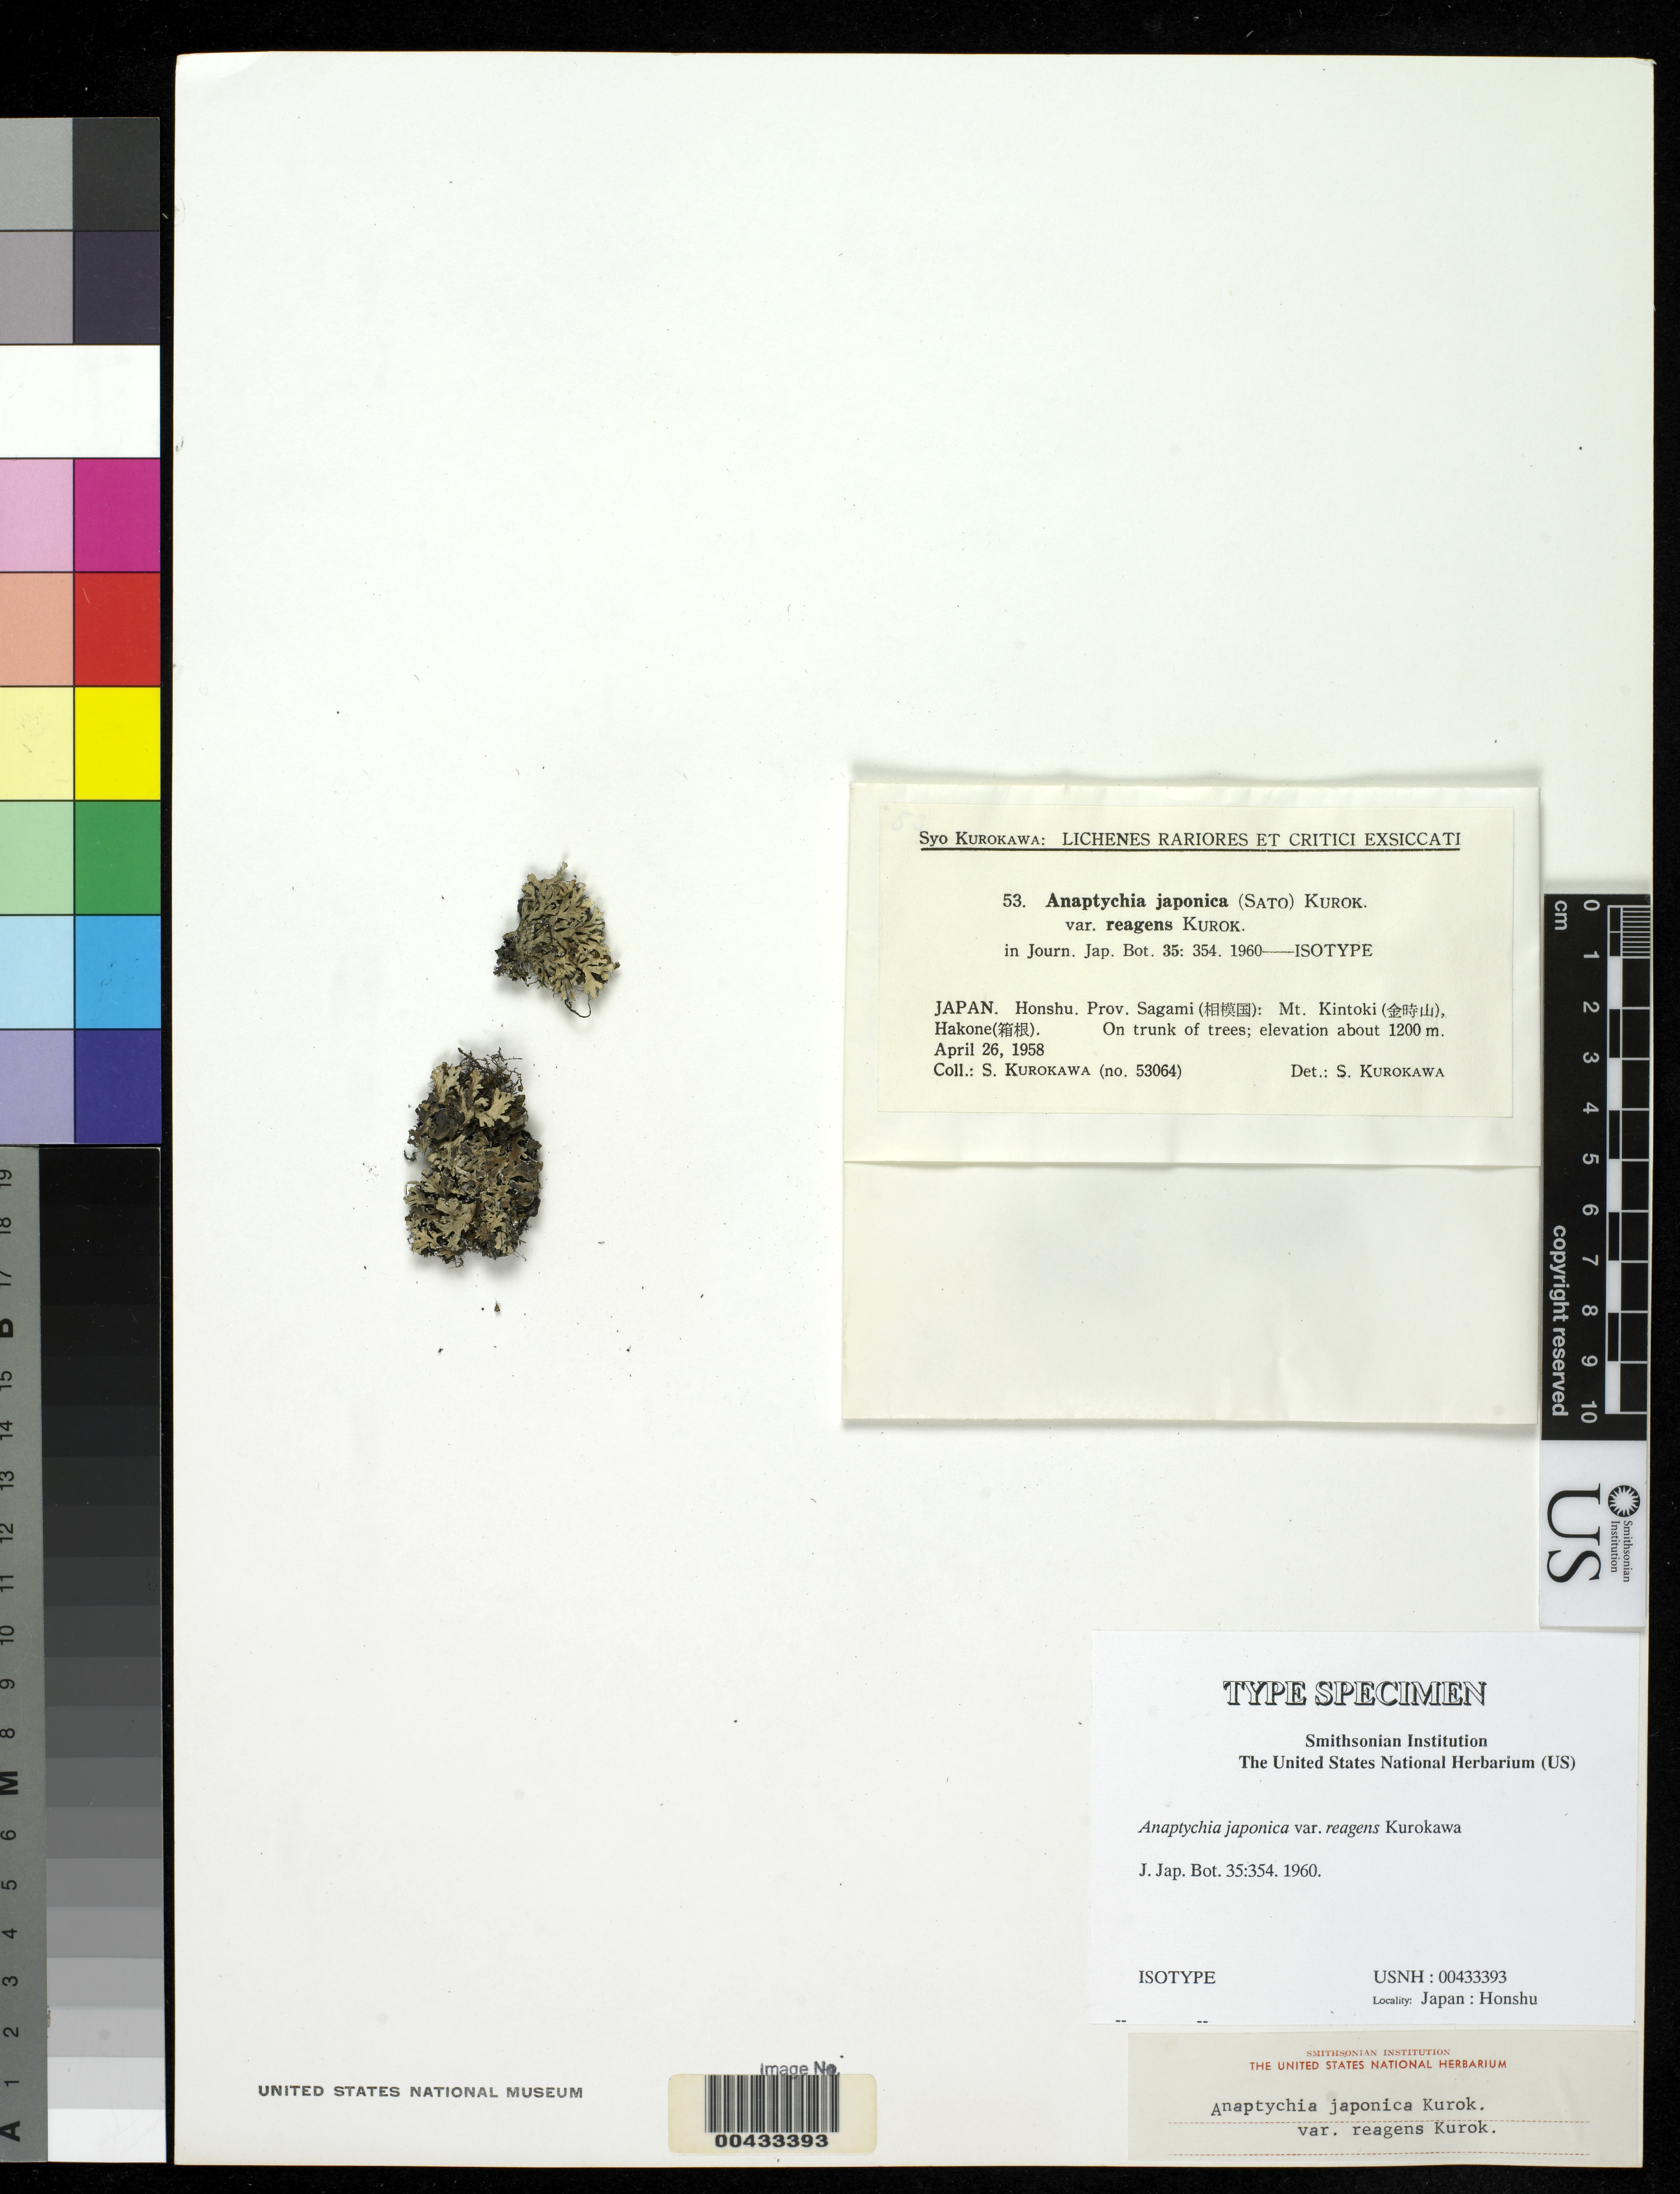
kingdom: Fungi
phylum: Ascomycota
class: Lecanoromycetes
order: Caliciales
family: Physciaceae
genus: Anaptychia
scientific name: Anaptychia japonica var. reagens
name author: Kurok.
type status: Isotype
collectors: S. Kurokawa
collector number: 58064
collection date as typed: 26 Apr 1958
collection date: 1958-04-26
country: Japan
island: Honshu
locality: Sagami, Mt. Kintoki, Hakone.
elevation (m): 1200